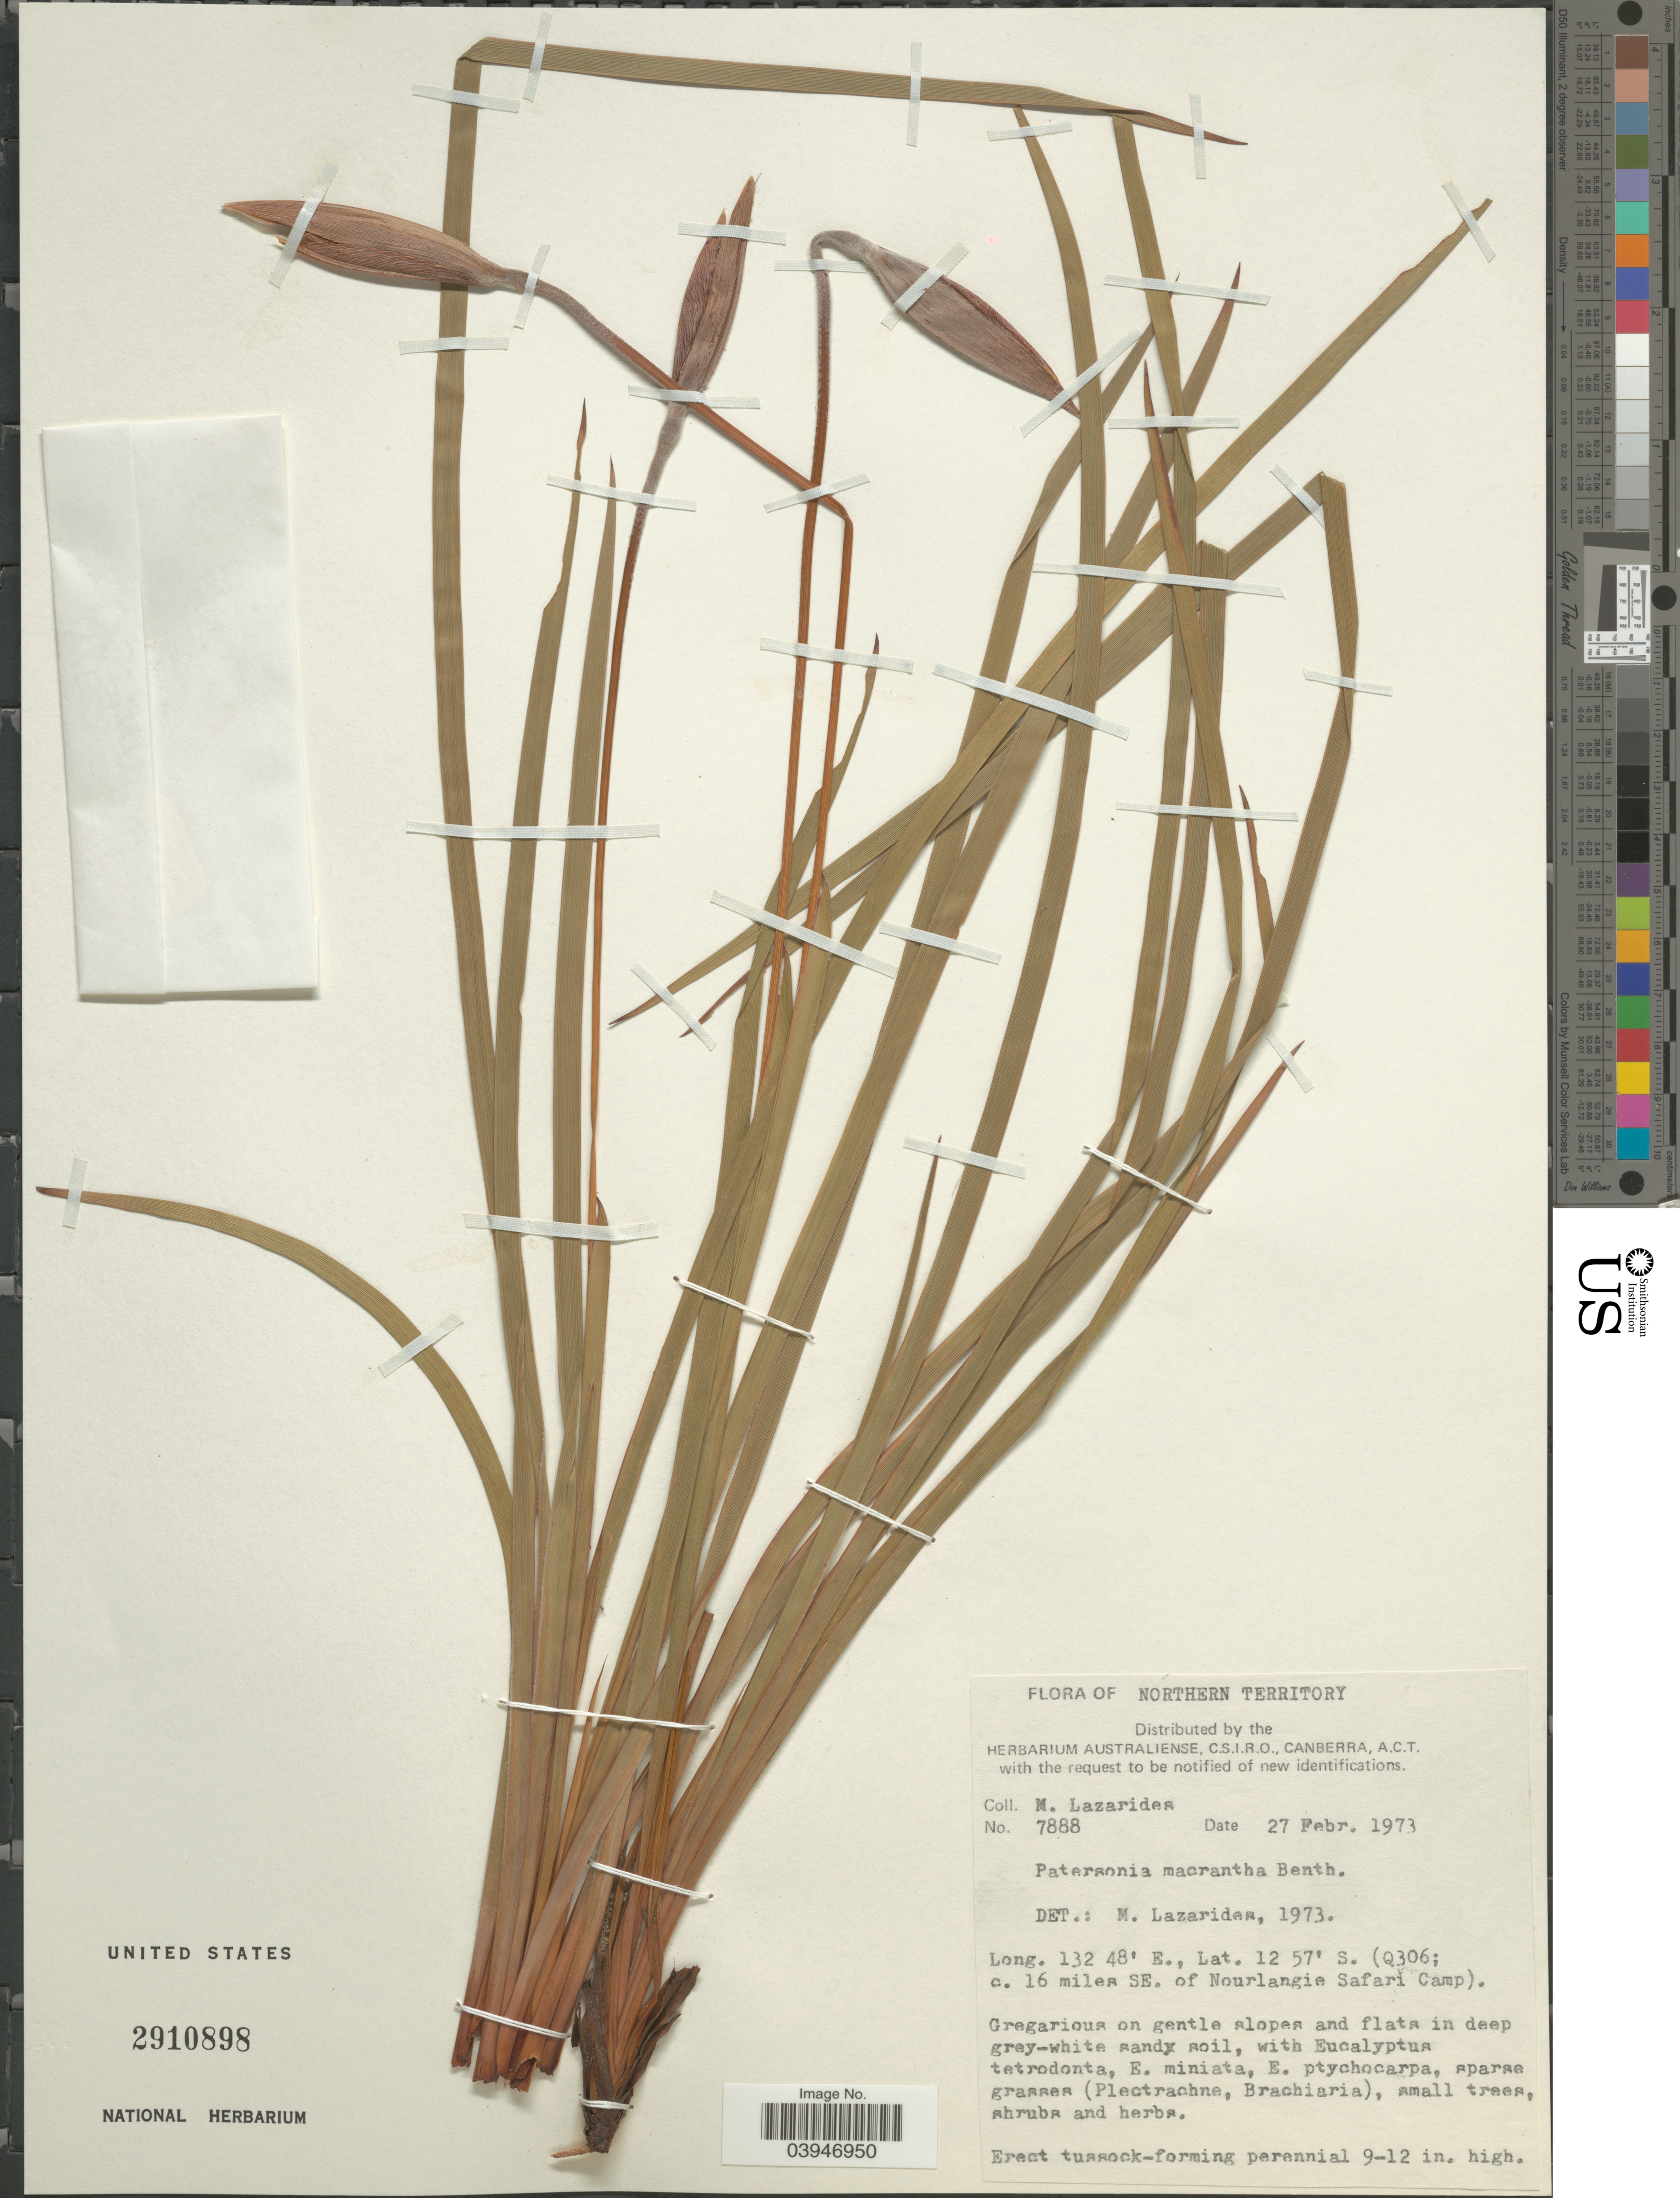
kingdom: Plantae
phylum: Tracheophyta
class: Liliopsida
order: Asparagales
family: Iridaceae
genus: Patersonia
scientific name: Patersonia macrantha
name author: Benth.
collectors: M. Lazarides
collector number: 7888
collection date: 1973-02-27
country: Australia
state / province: Northern Territory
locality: Q306; c. 16 miles SE. of Nourlangie Safari Camp.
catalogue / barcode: US 2910898